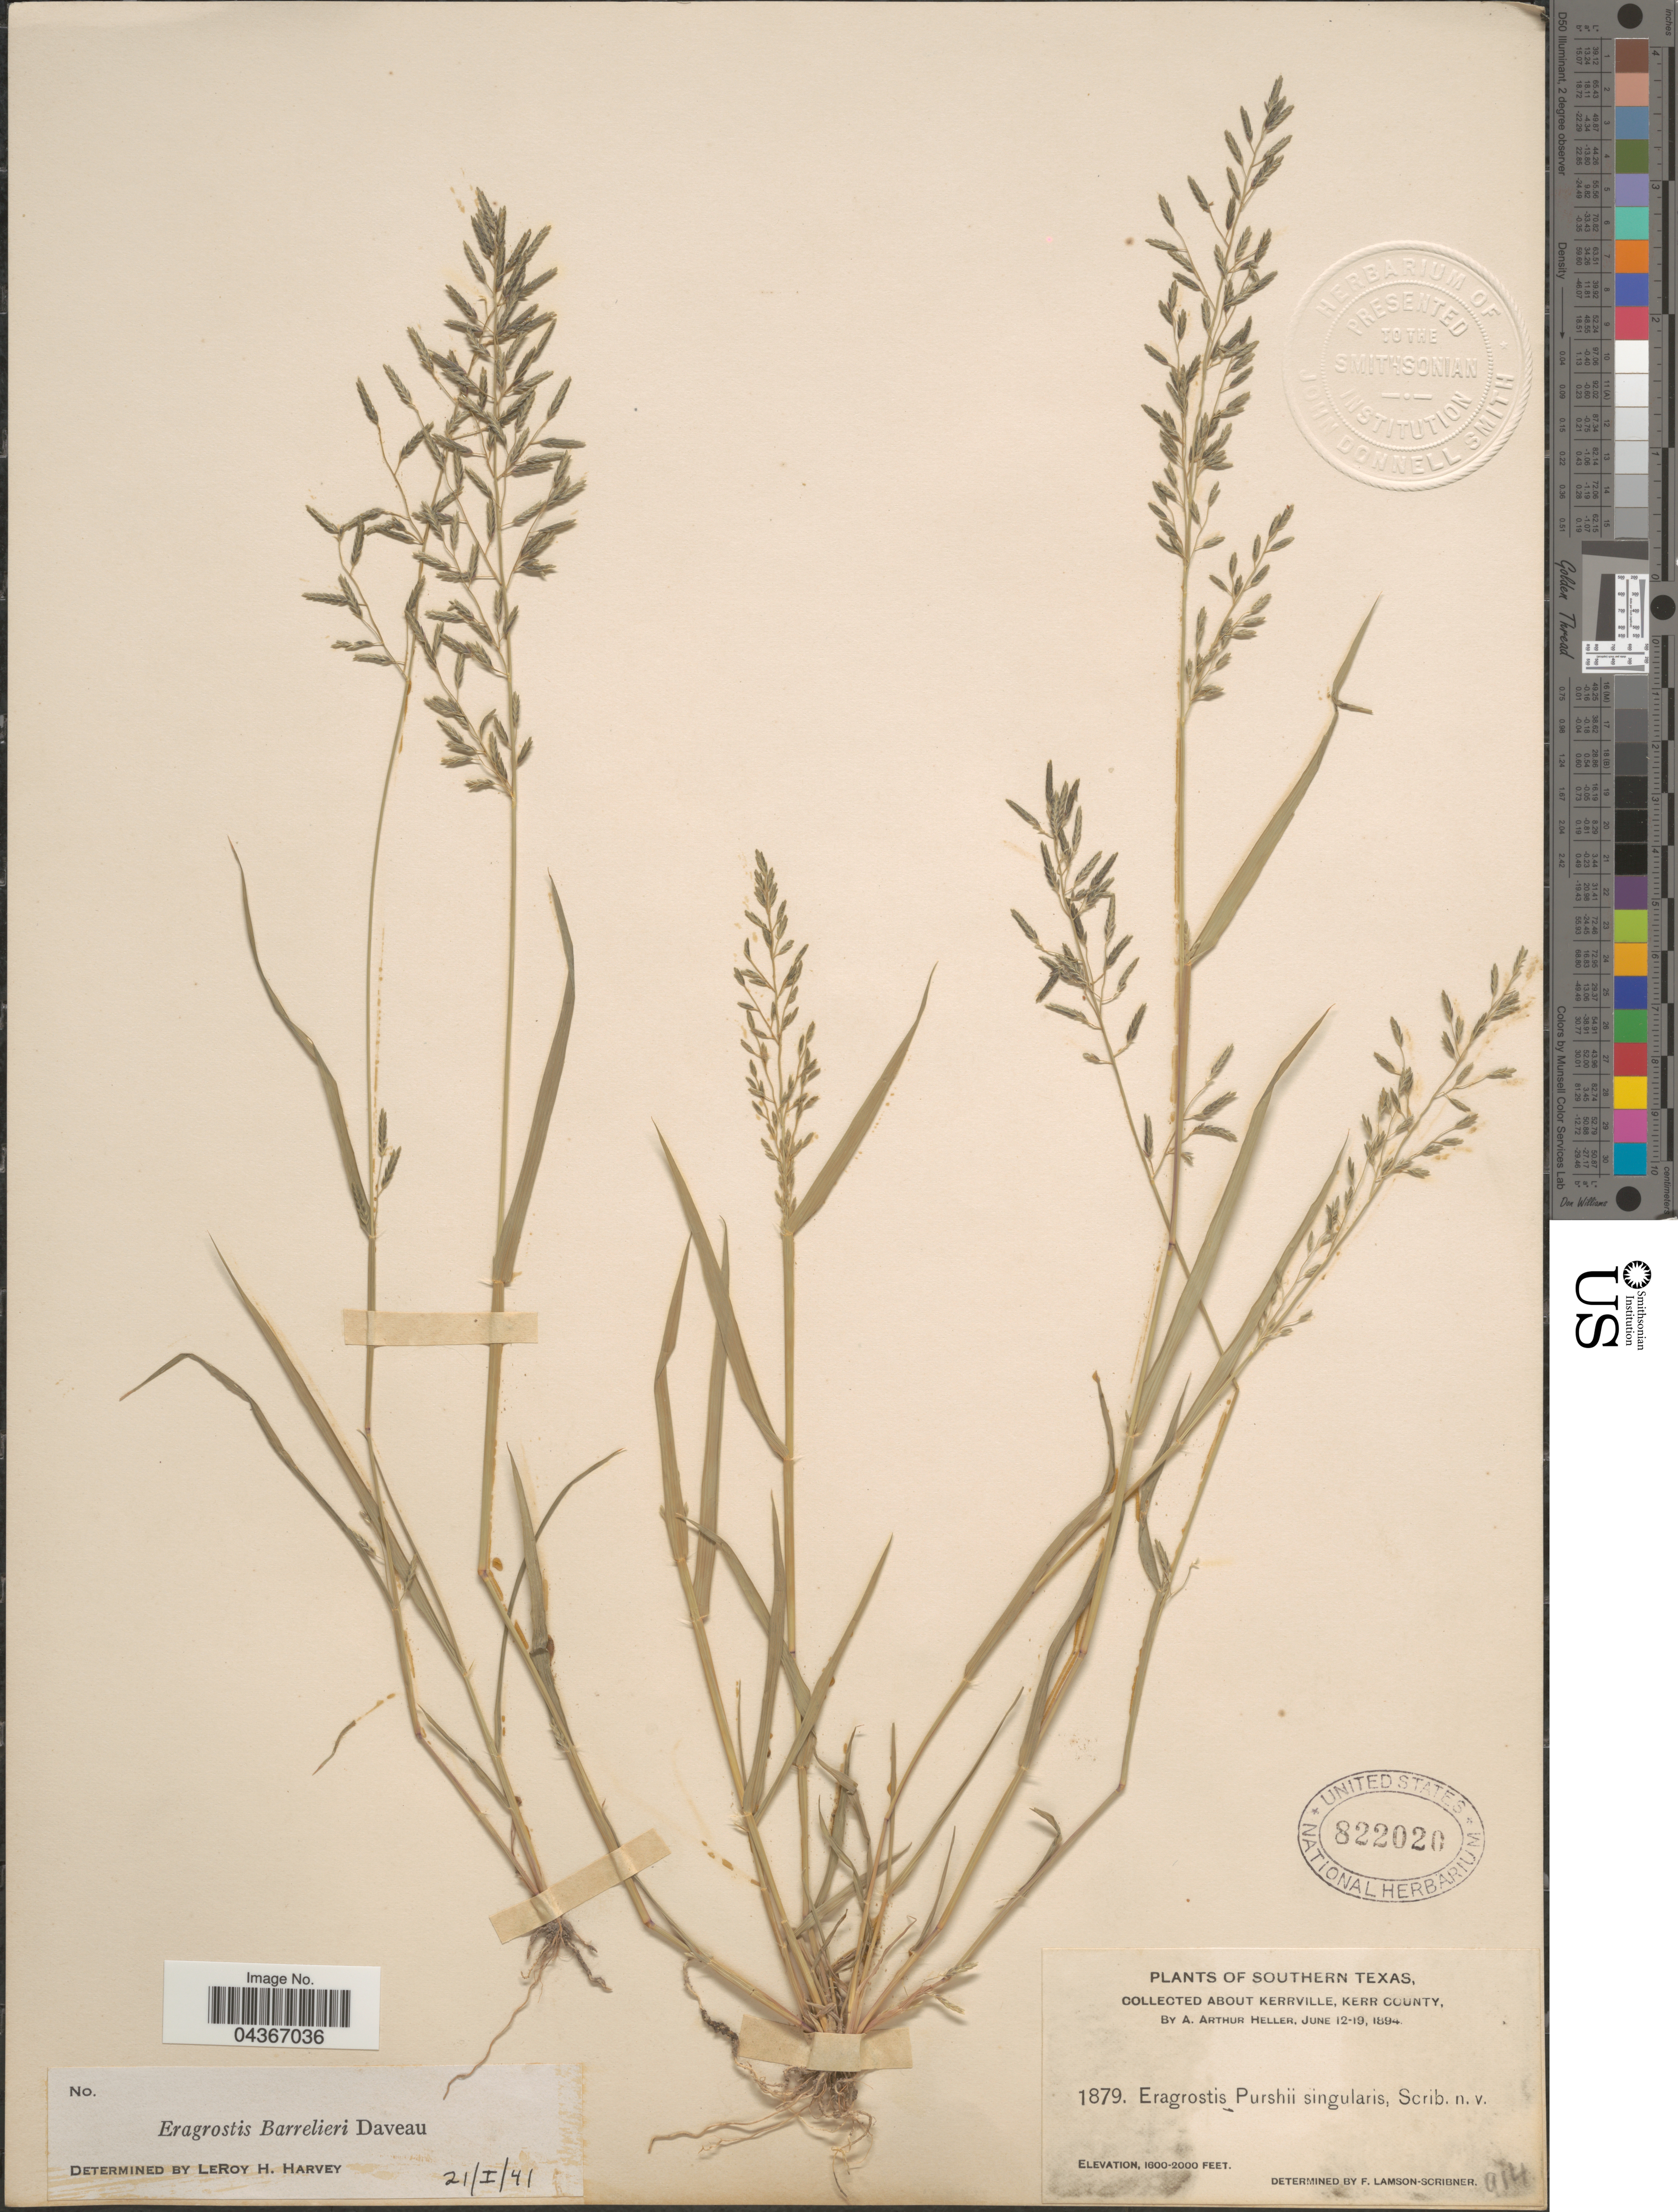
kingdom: Plantae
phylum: Tracheophyta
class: Liliopsida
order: Poales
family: Poaceae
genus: Eragrostis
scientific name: Eragrostis barrelieri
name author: Daveau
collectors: A. A. Heller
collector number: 1879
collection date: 1894-06-12/1894-06-19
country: United States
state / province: Texas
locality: Southern Texas. About Kerrville, Kerr County.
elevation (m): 488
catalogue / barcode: US 822020